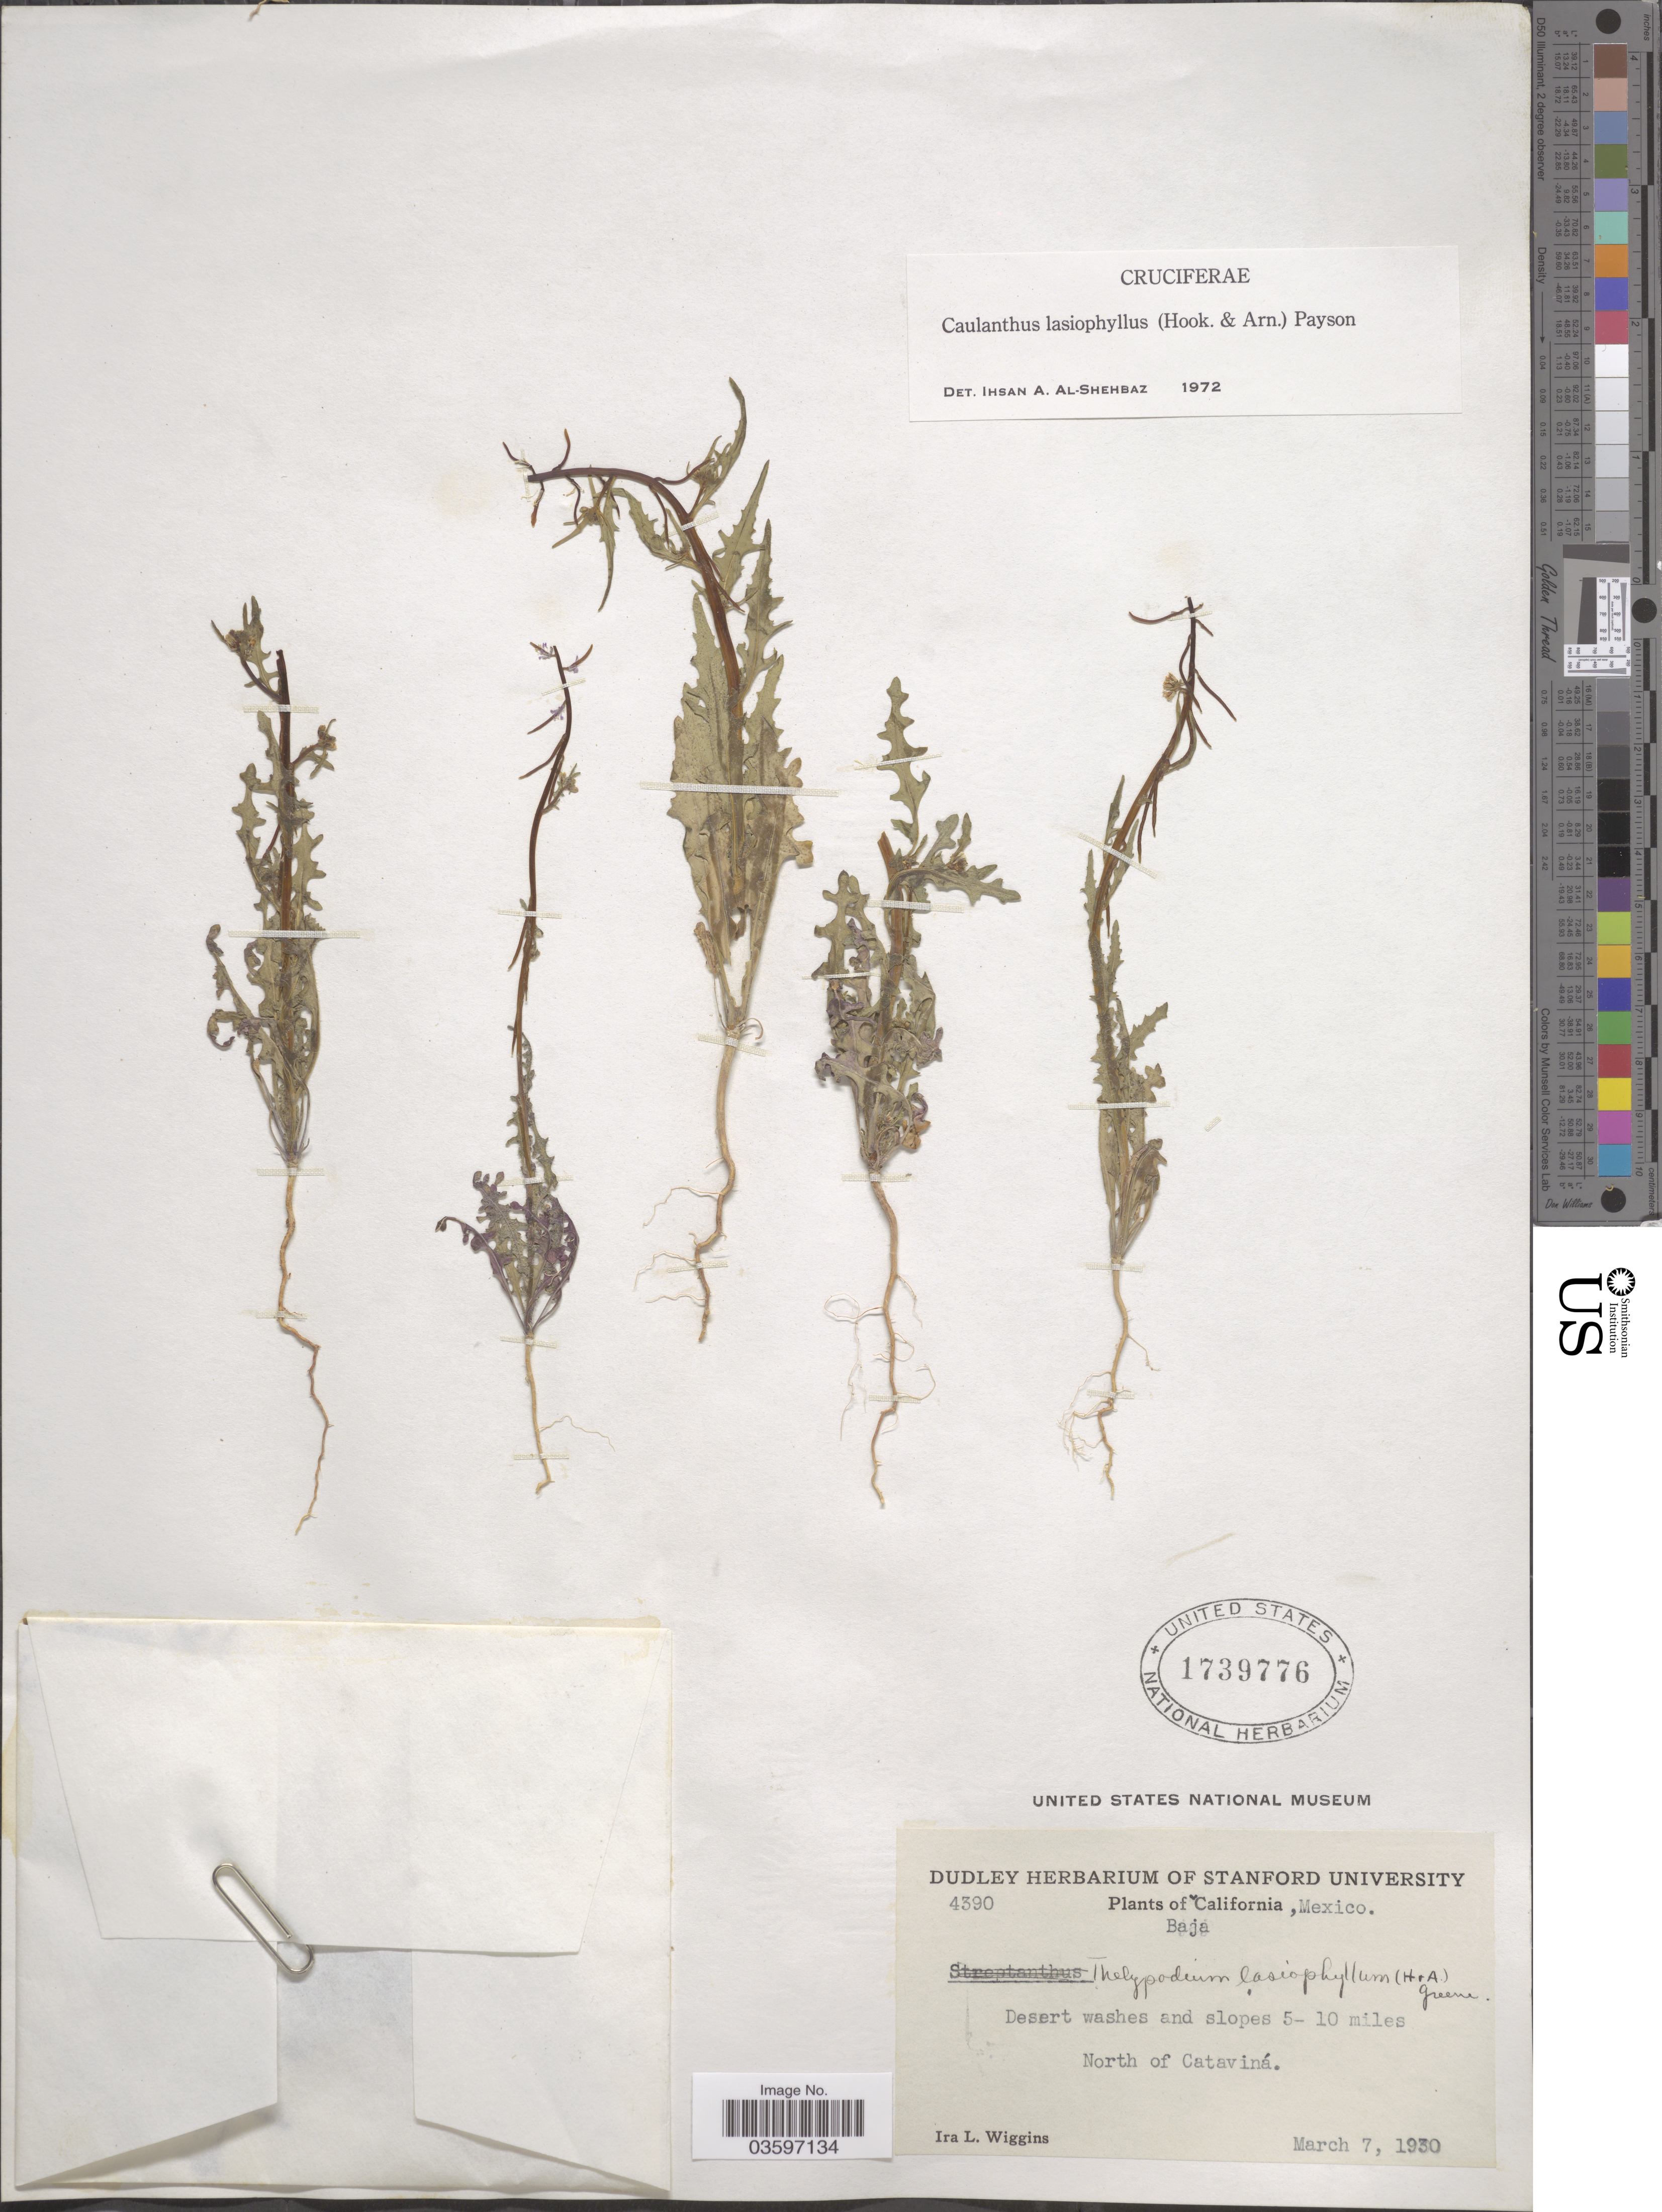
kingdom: Plantae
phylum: Tracheophyta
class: Magnoliopsida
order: Brassicales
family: Brassicaceae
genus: Caulanthus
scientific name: Caulanthus lasiophyllus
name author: (Hook. & Arn.) Payson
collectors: I. L. Wiggins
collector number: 4390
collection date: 1930-03-07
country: Mexico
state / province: Baja California Norte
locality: Desert washes and slopes 5- 10 miles. North of Cataviná.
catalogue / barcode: US 1739776